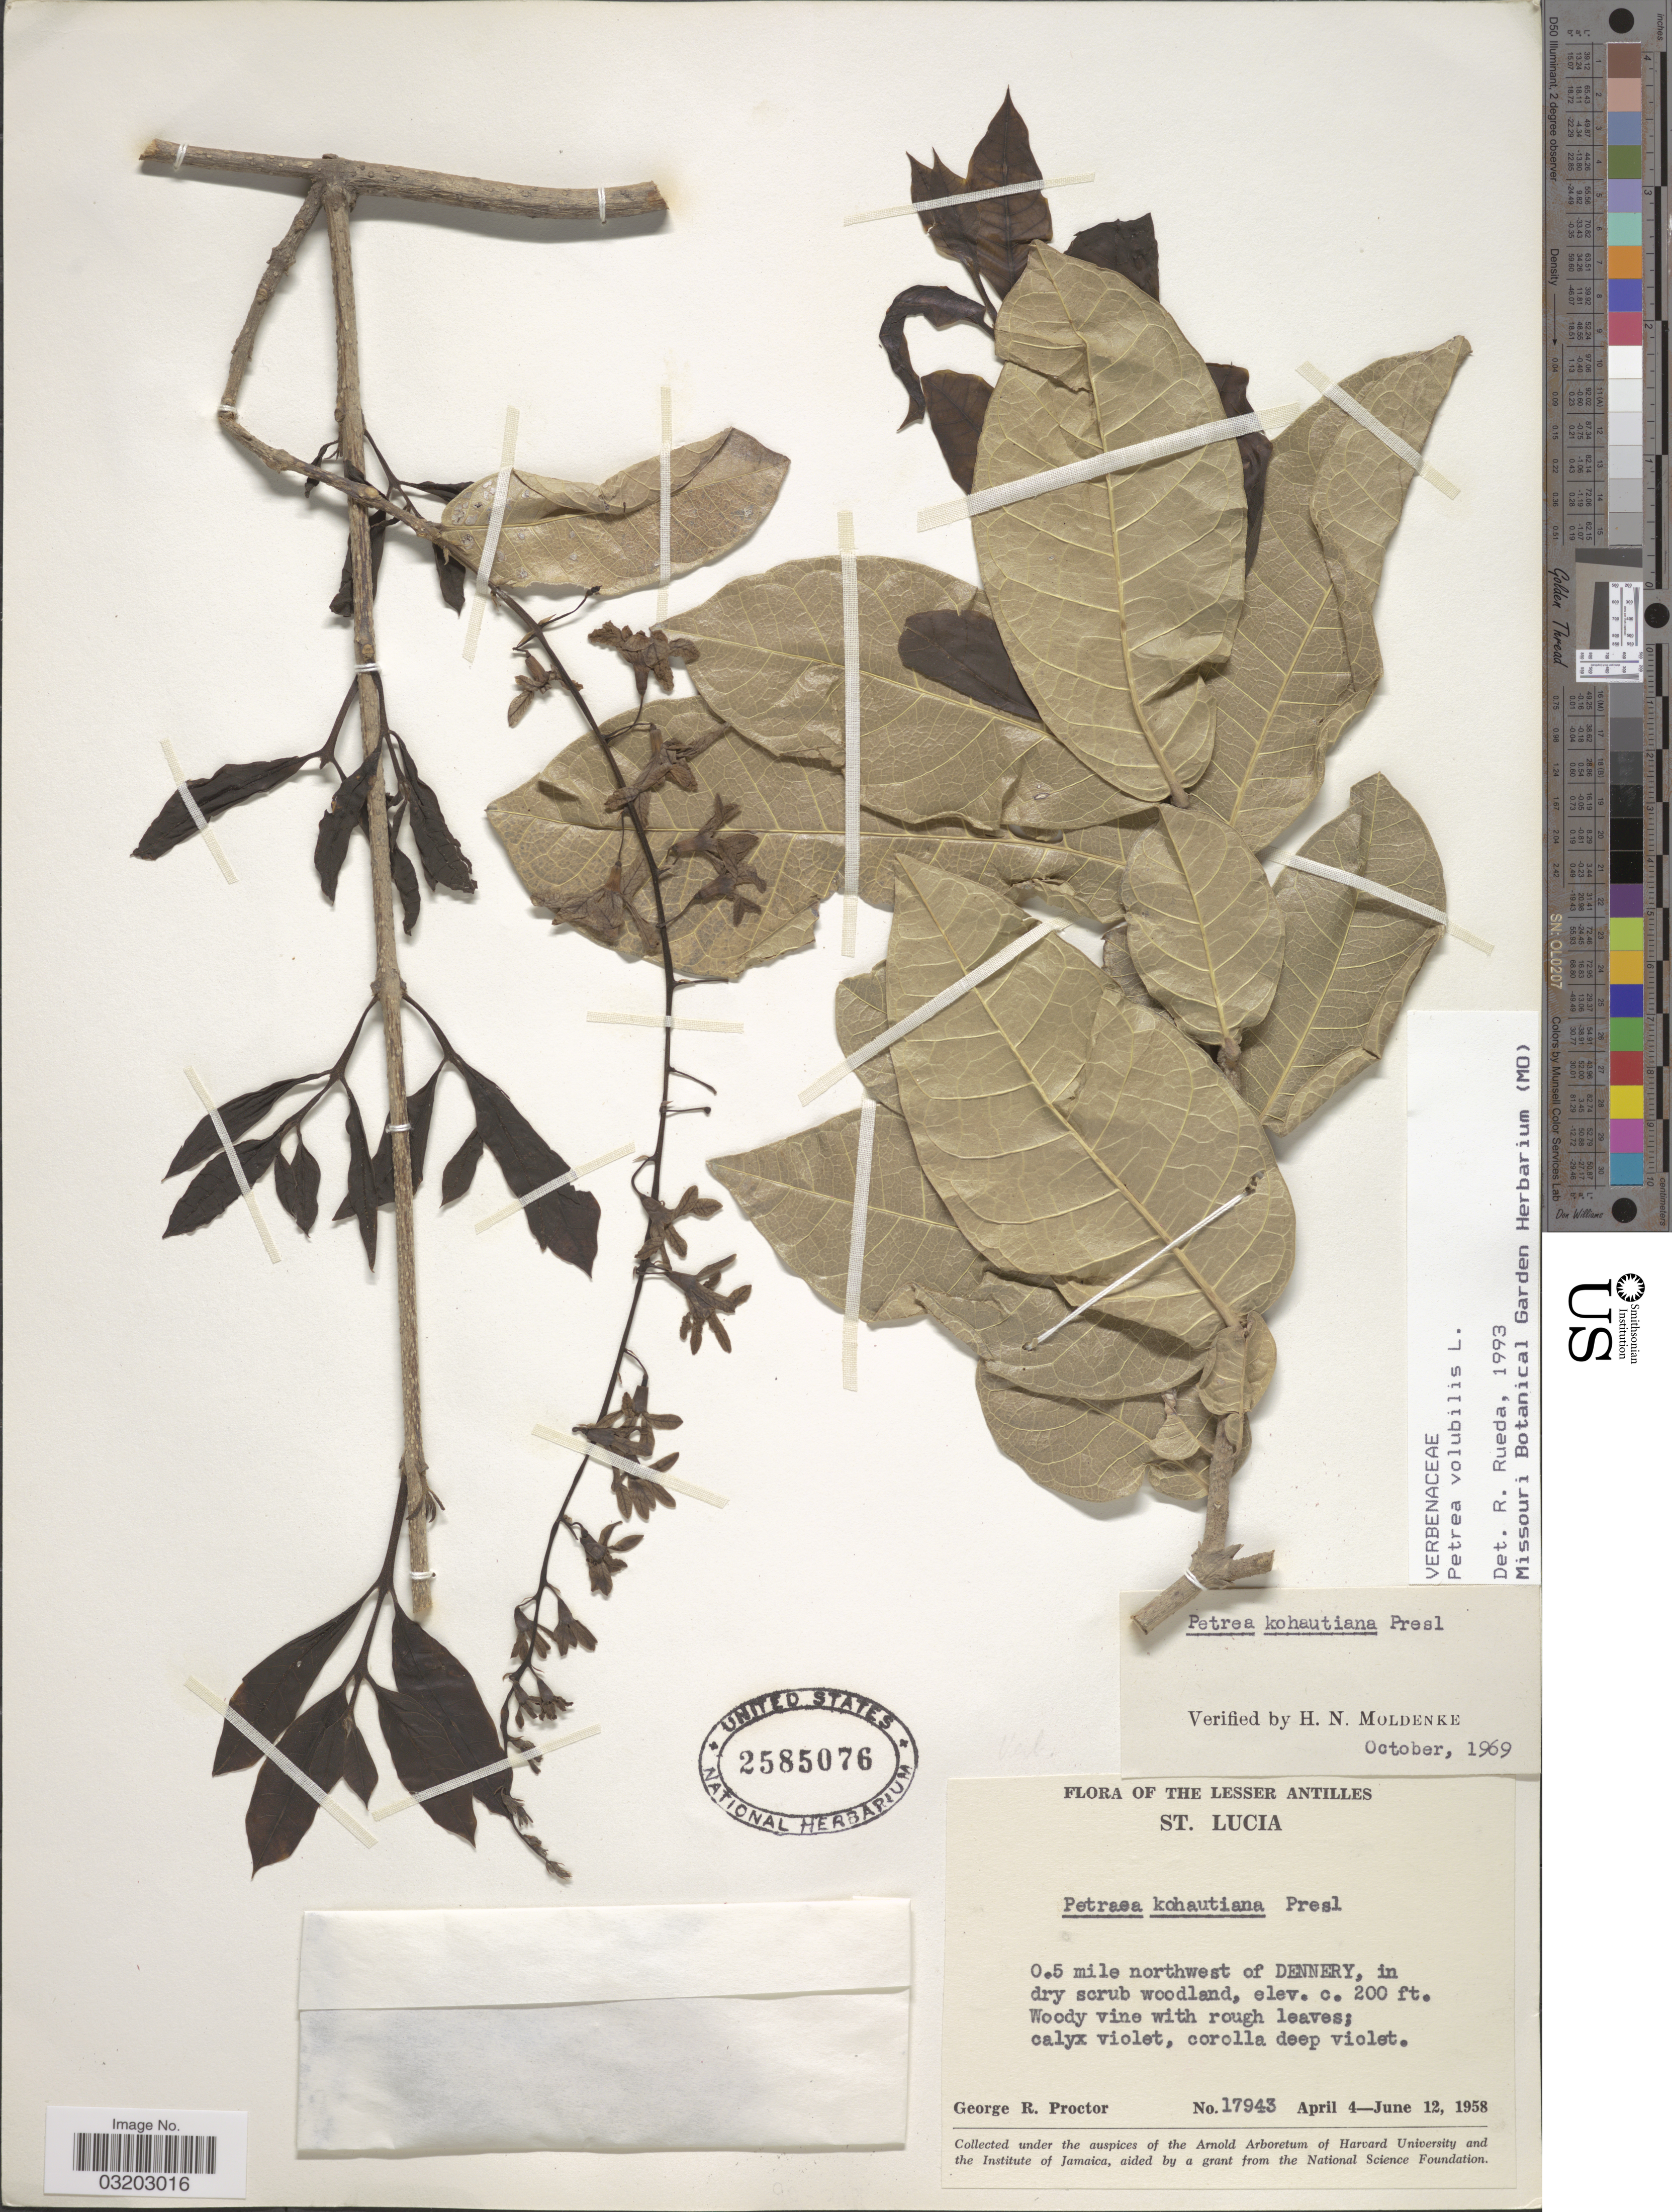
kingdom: Plantae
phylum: Tracheophyta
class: Magnoliopsida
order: Lamiales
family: Verbenaceae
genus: Petrea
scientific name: Petrea volubilis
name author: L.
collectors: G. Proctor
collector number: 17943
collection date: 1958-04-04/1958-06-12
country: St. Lucia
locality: The Lesser Antilles, St. Lucia, 0.5 mile northwest of Dennery.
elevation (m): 61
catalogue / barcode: US 2585076